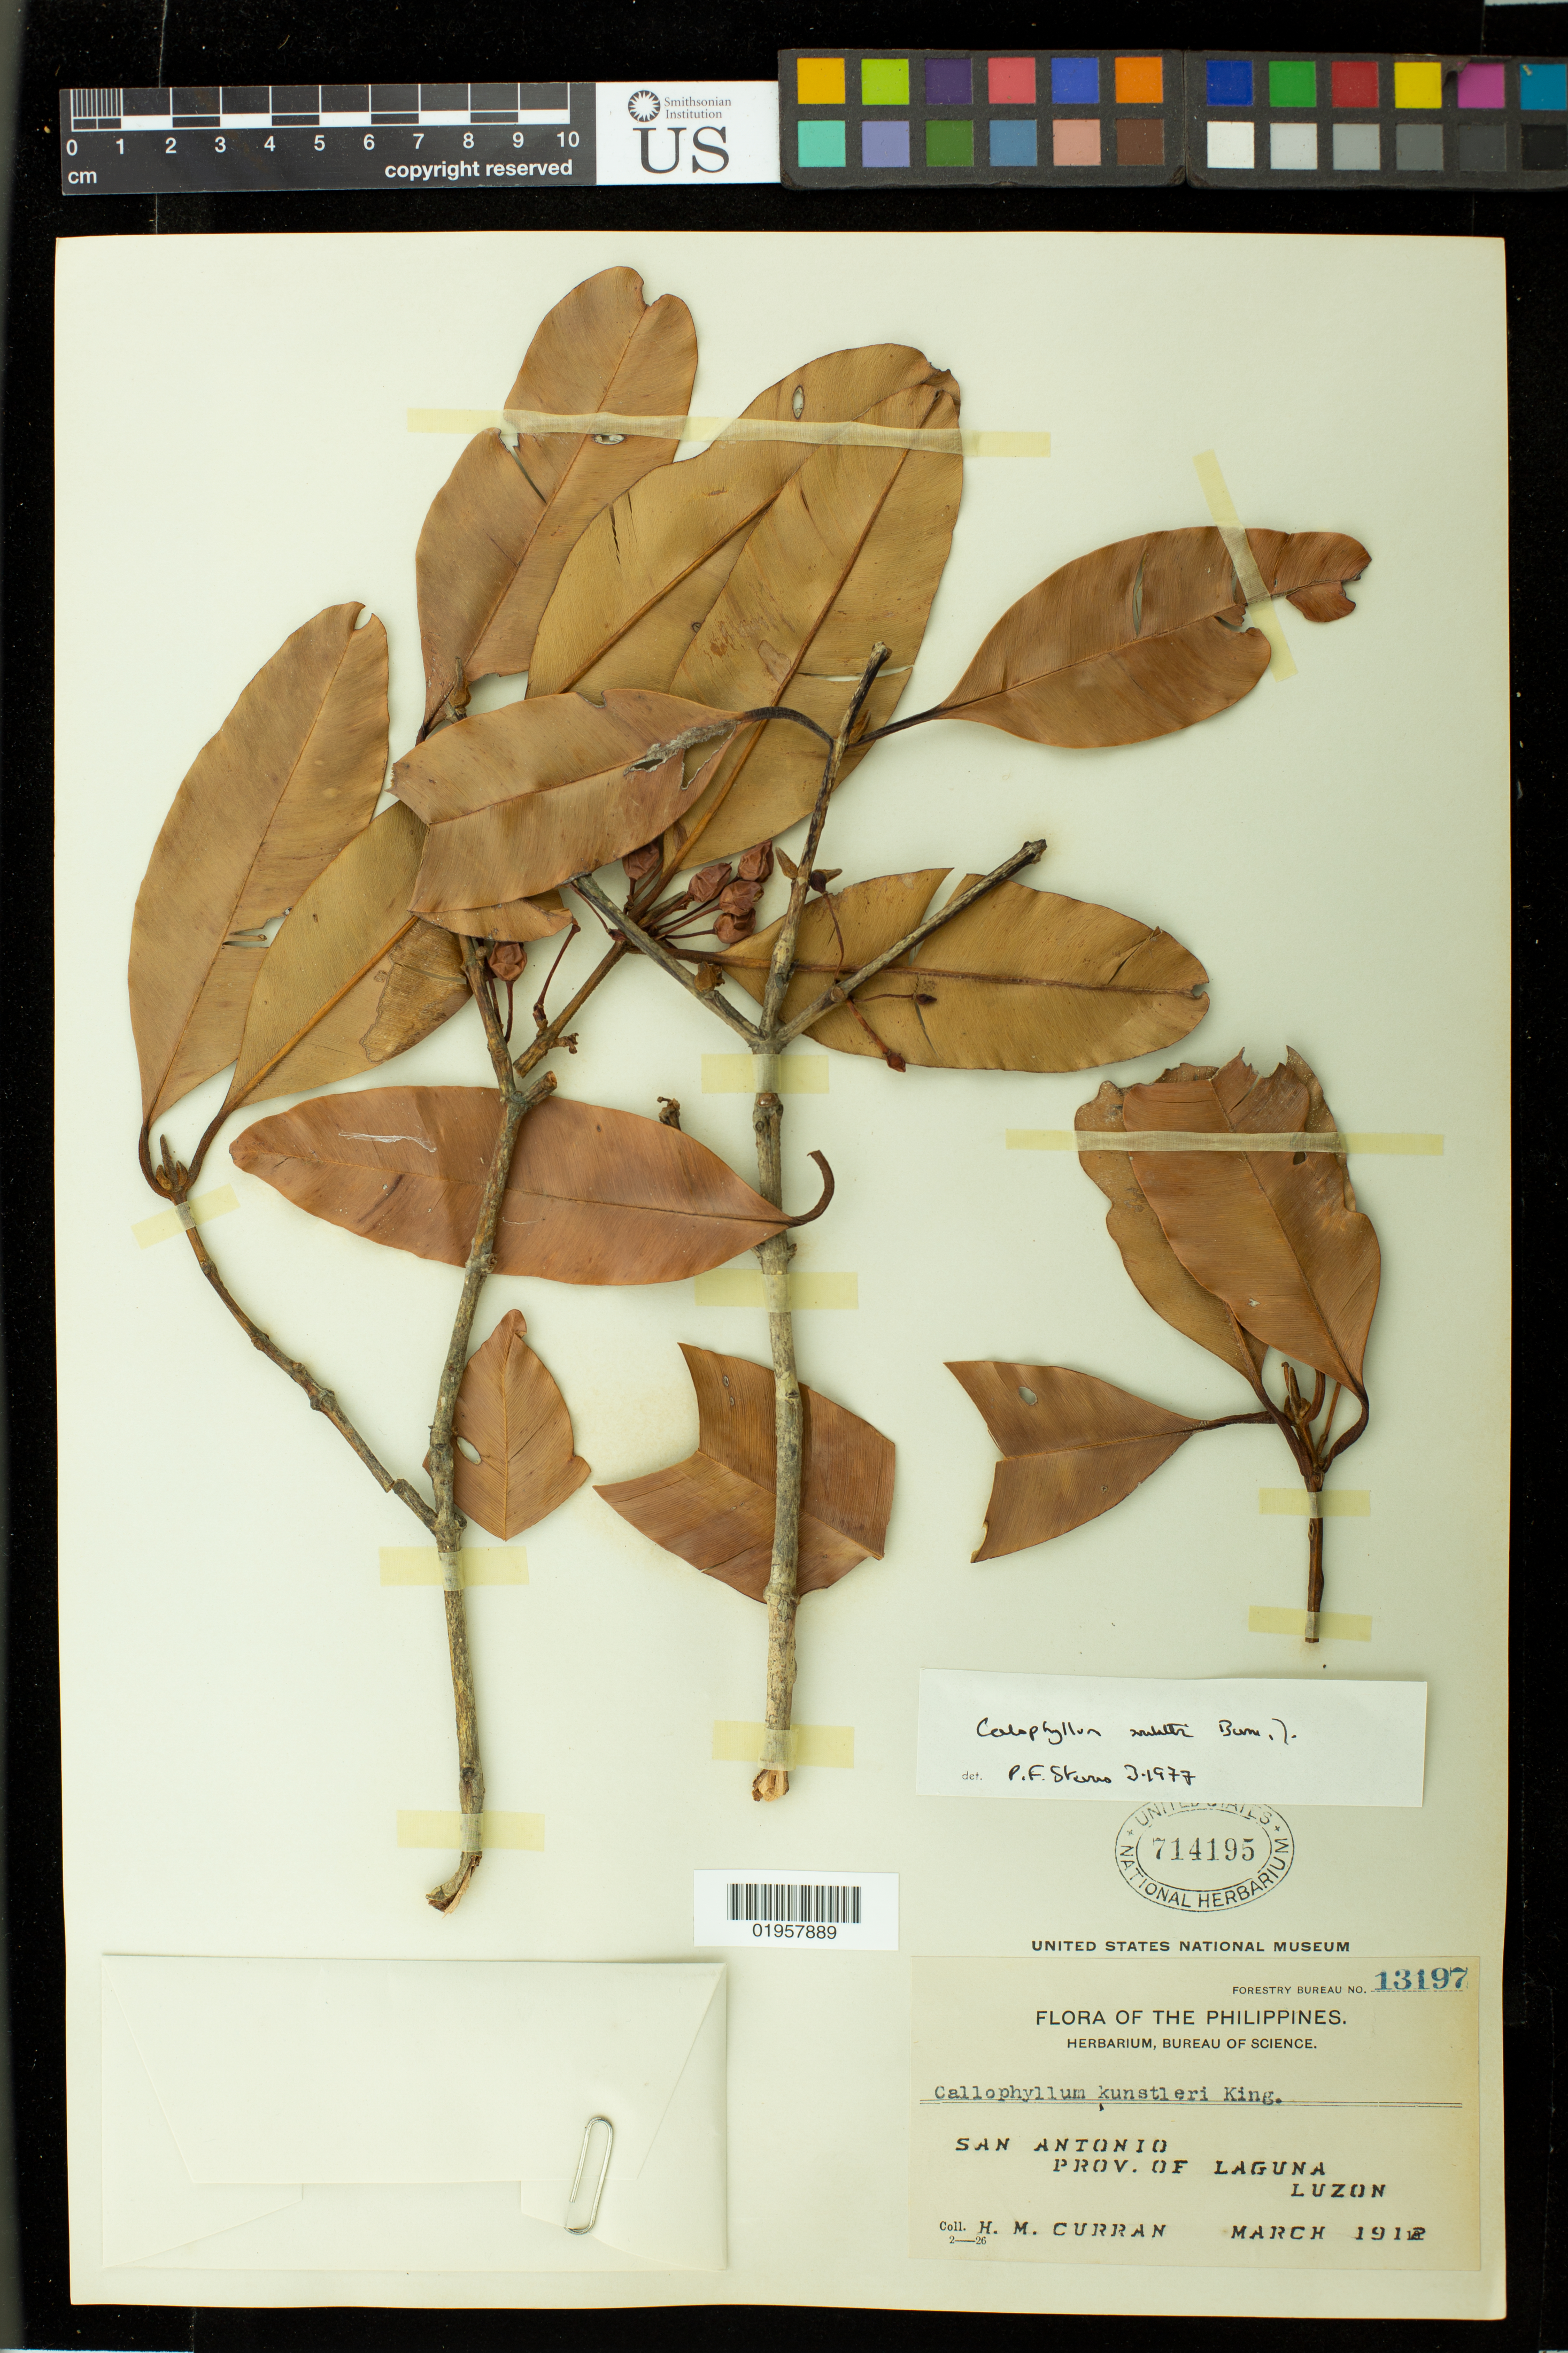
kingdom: Plantae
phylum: Tracheophyta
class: Magnoliopsida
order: Malpighiales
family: Calophyllaceae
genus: Calophyllum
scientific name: Calophyllum soulattri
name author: Burm. f.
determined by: Stevens, P. F.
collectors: H. M. Curran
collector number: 13197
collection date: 1912-03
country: Philippines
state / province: Calabarzon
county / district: Laguna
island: Luzon I.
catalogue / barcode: US 714195